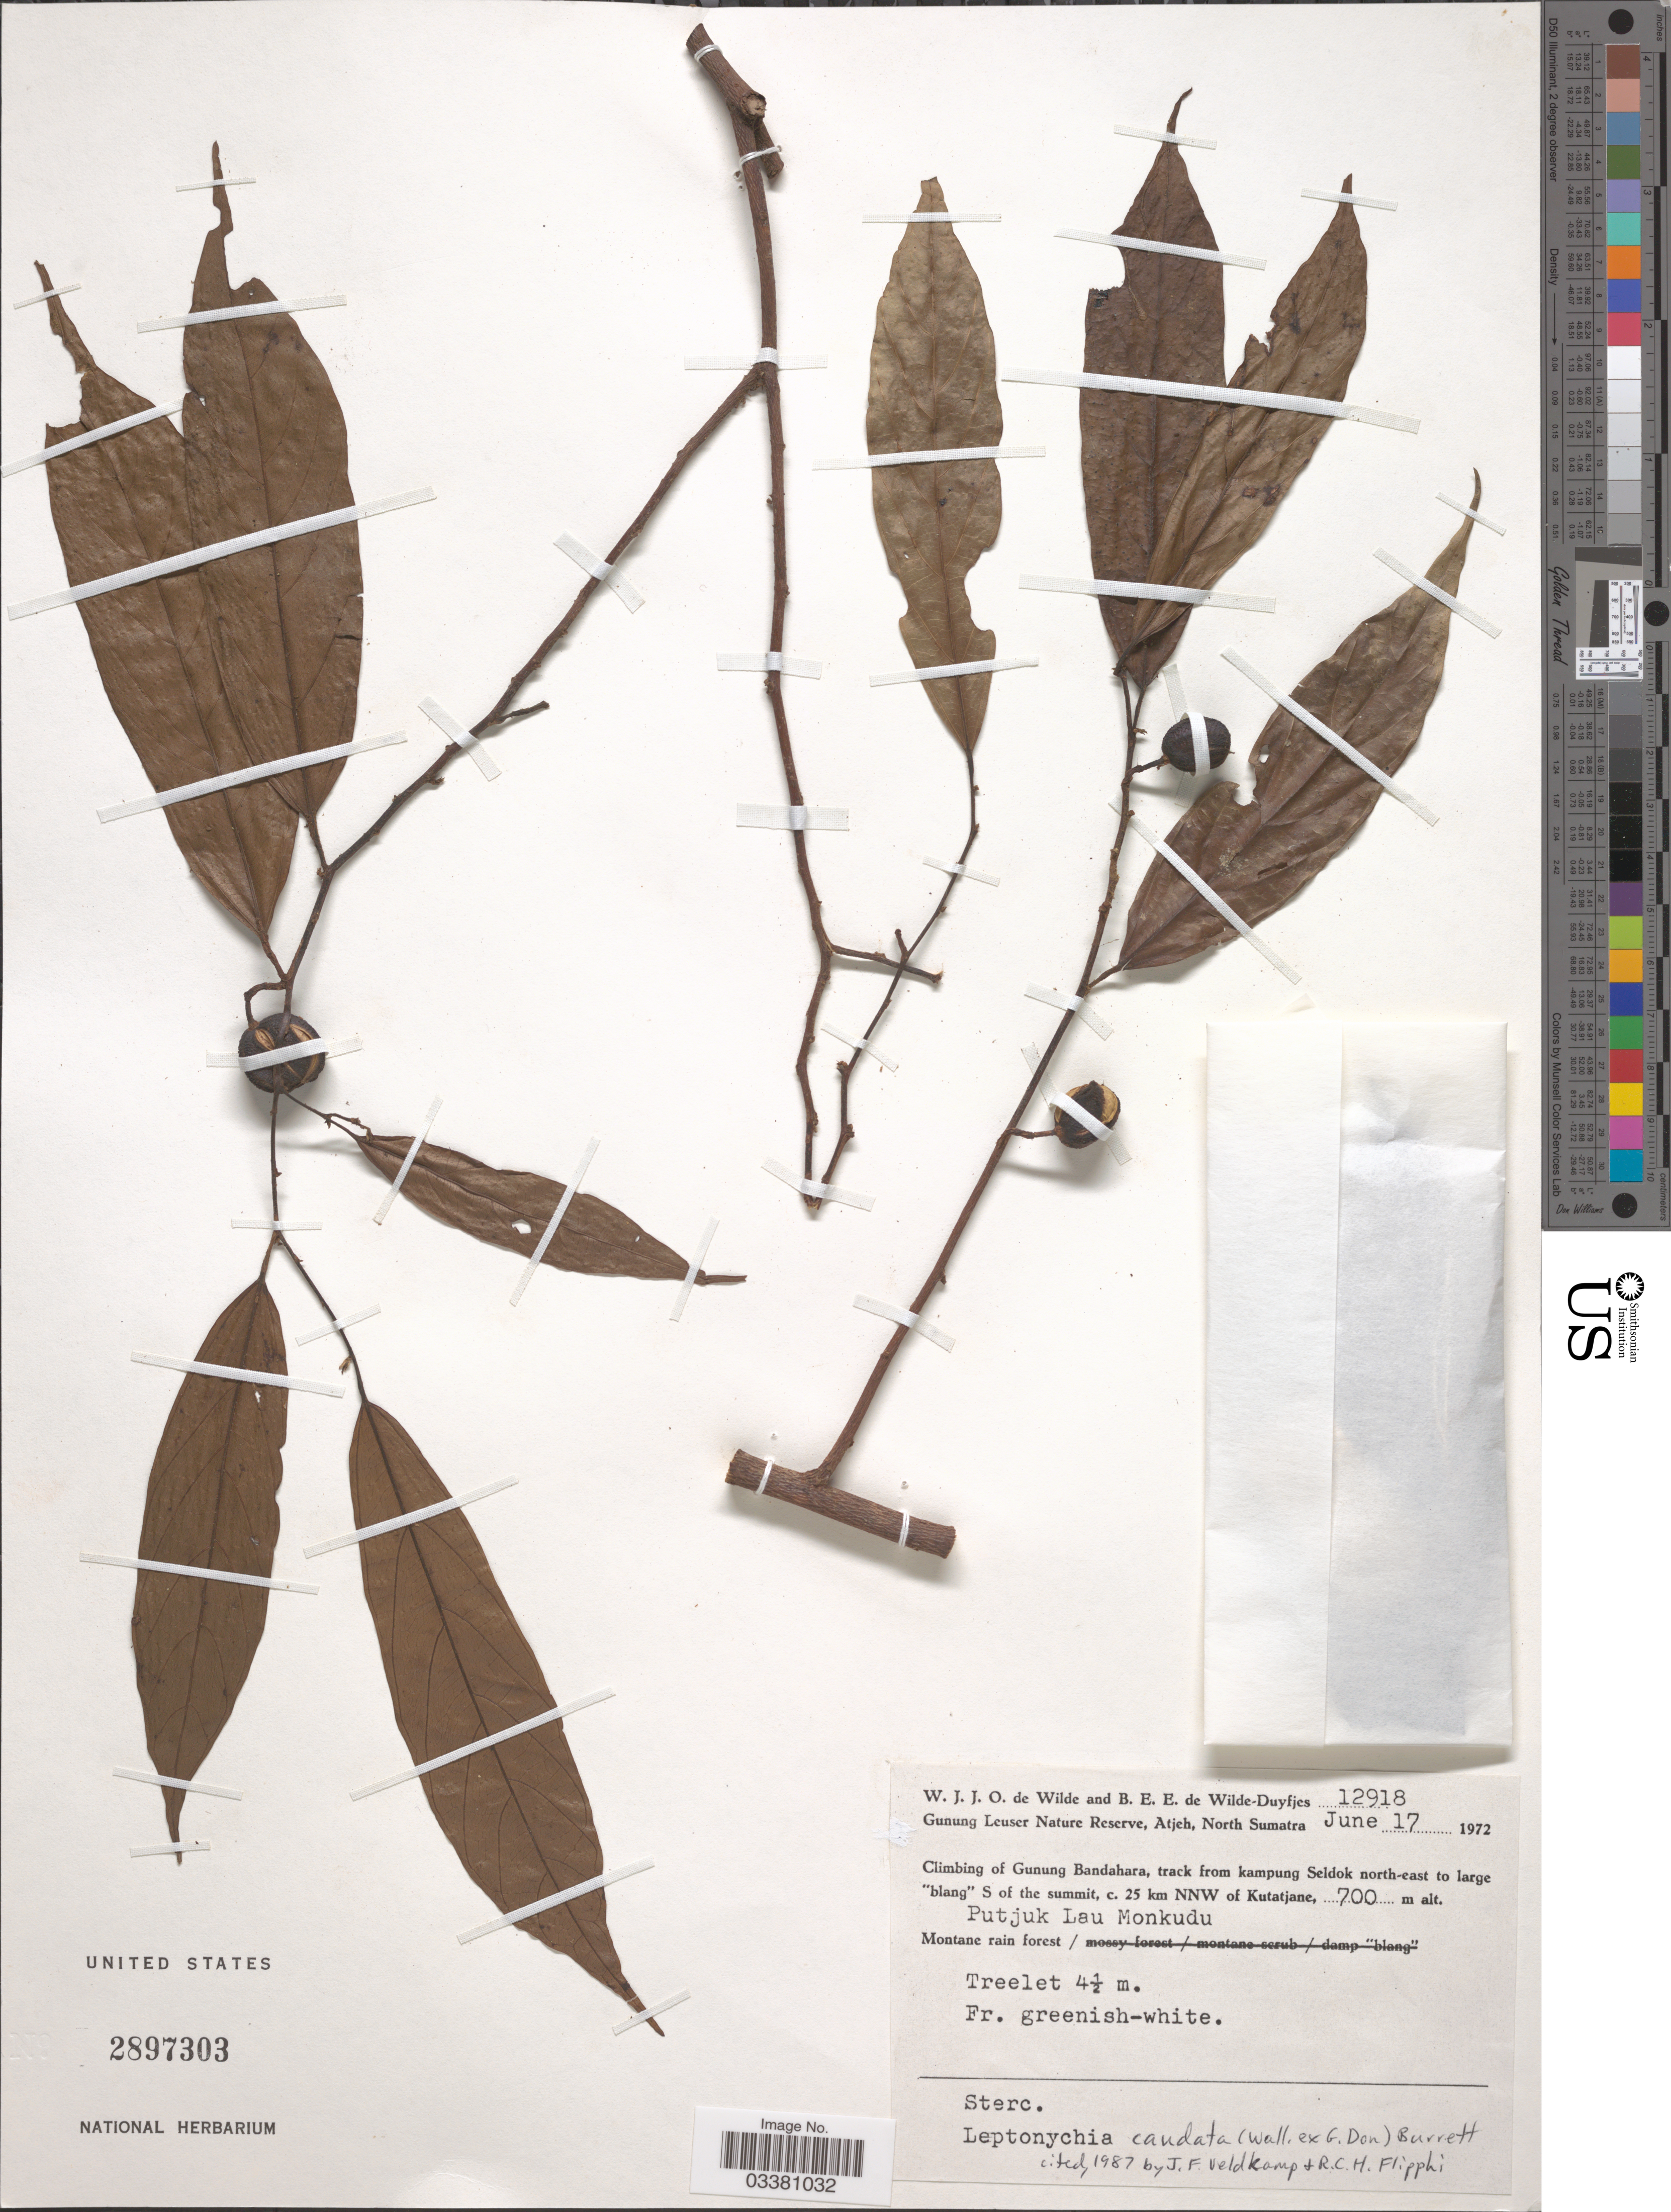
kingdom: Plantae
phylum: Tracheophyta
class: Magnoliopsida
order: Malvales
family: Malvaceae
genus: Leptonychia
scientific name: Leptonychia caudata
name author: Burret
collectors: W. J. de Wilde & B. E. de Wilde-Duyfjes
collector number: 12918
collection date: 1972-06-17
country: Indonesia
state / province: Sumatra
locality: Gunung Leuser Nature Reserve, Atjeh, North Sumatra. Climbing of the Gunung Bandahara, track from kampung Seldok north-east to large "blang" S of the smmit, c. 25 km NNW of Kutatjane. Putjuk Lau Monkudu.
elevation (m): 700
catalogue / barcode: US 2897303